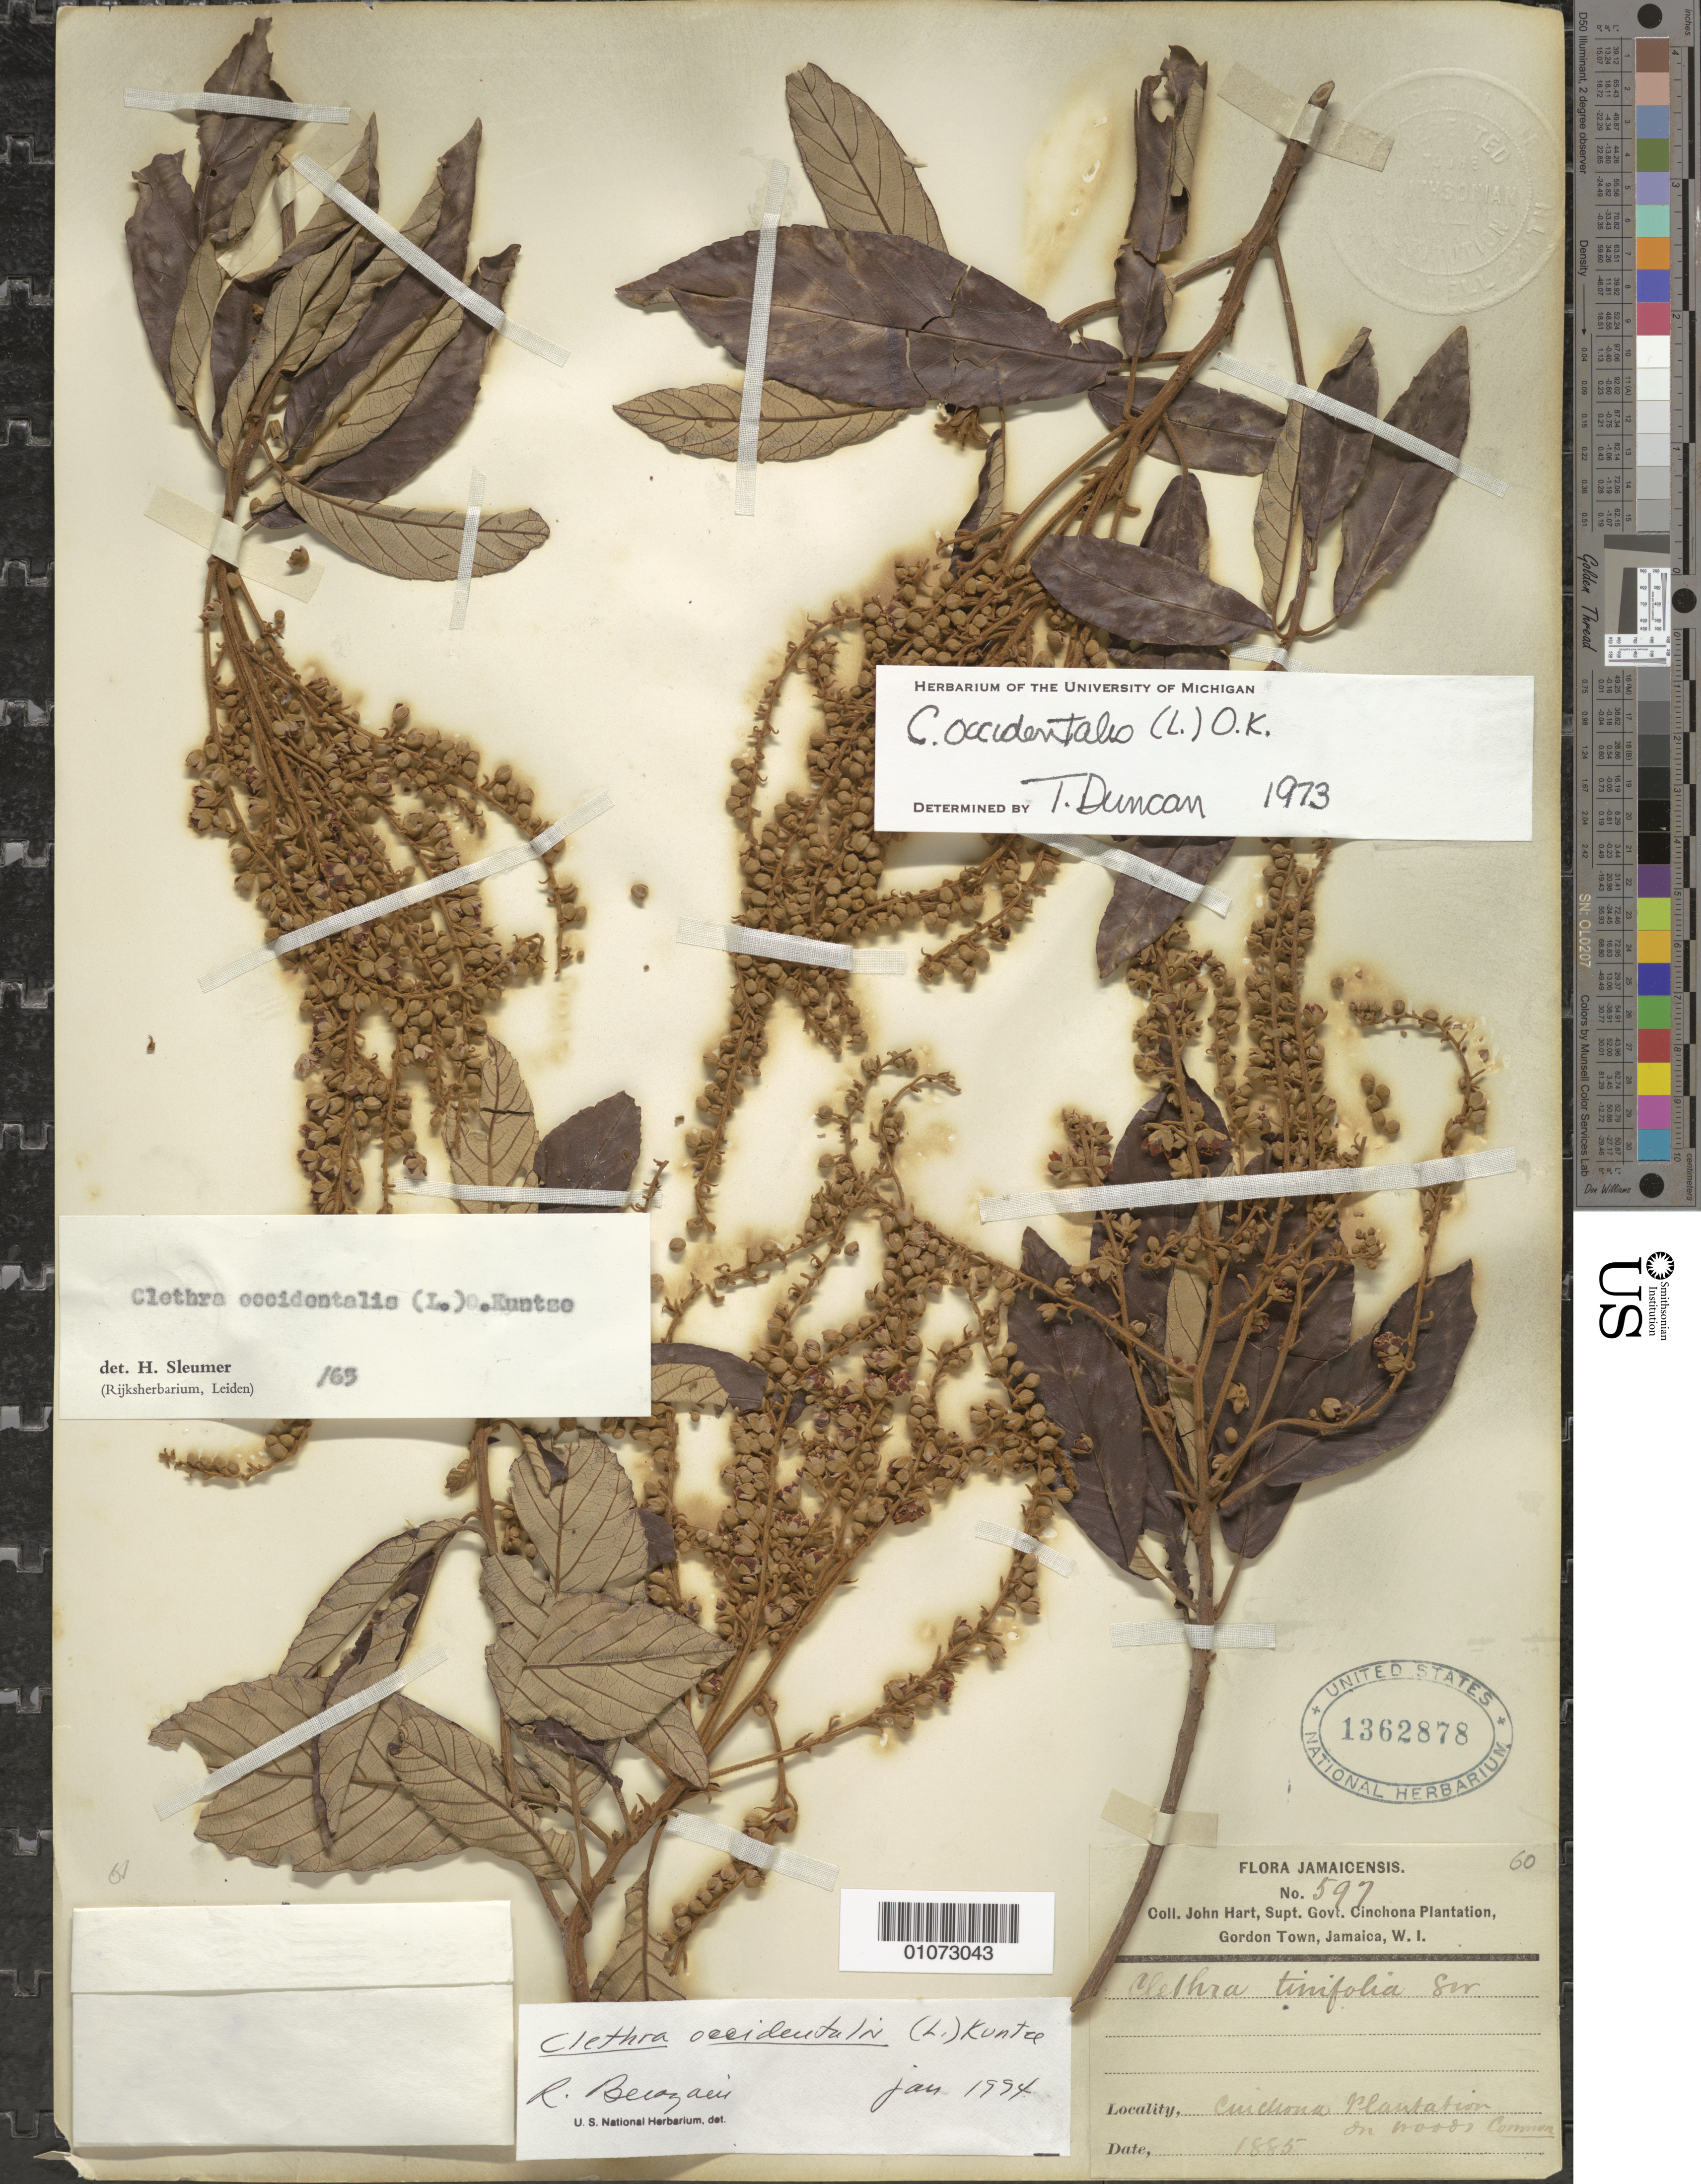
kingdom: Plantae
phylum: Tracheophyta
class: Magnoliopsida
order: Ericales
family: Clethraceae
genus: Clethra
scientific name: Clethra occidentalis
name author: (L.) Kuntze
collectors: J. Hart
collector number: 1885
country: Jamaica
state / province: Saint Andrew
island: Jamaica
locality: Cinchona plantation, on woods, common.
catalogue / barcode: US 1362878